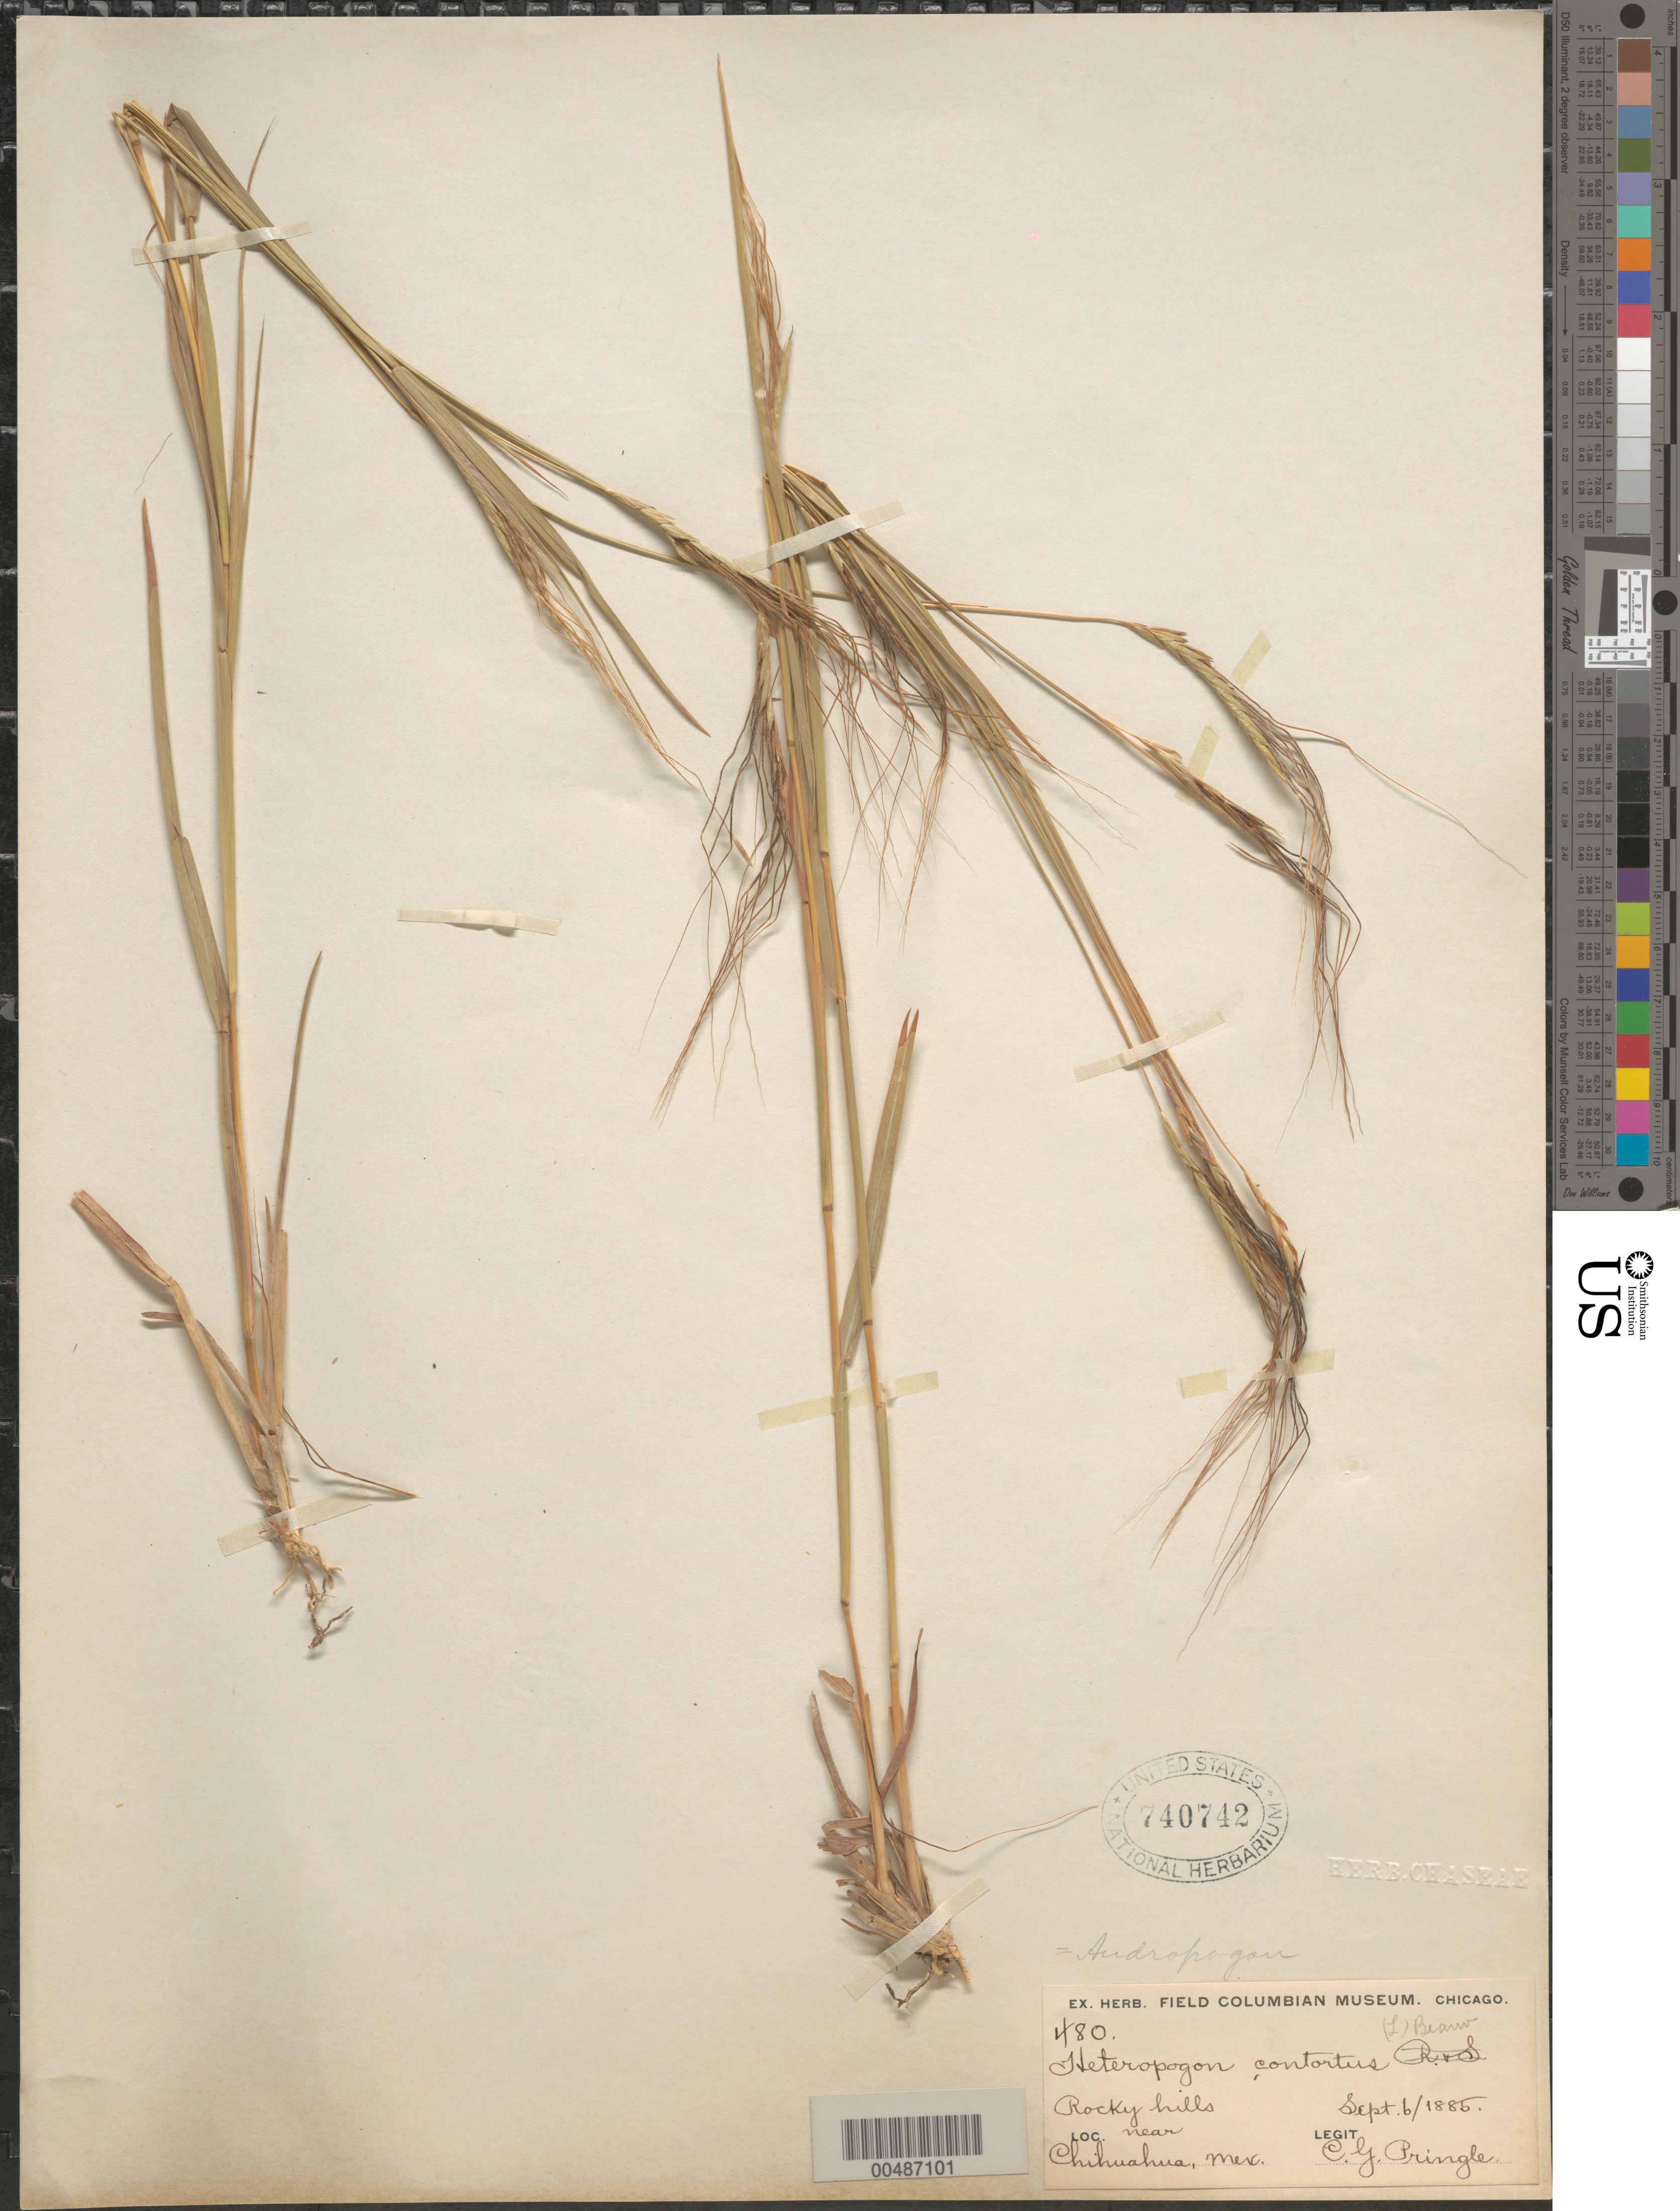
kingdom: Plantae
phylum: Tracheophyta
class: Liliopsida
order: Poales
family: Poaceae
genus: Heteropogon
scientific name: Heteropogon contortus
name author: (L.) P. Beauv. ex Roem. & Schult.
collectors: C. G. Pringle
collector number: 480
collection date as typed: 6 Sep 1885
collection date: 1885-09-06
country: Mexico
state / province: Chihuahua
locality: Near Chihuahua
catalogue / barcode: US 740742